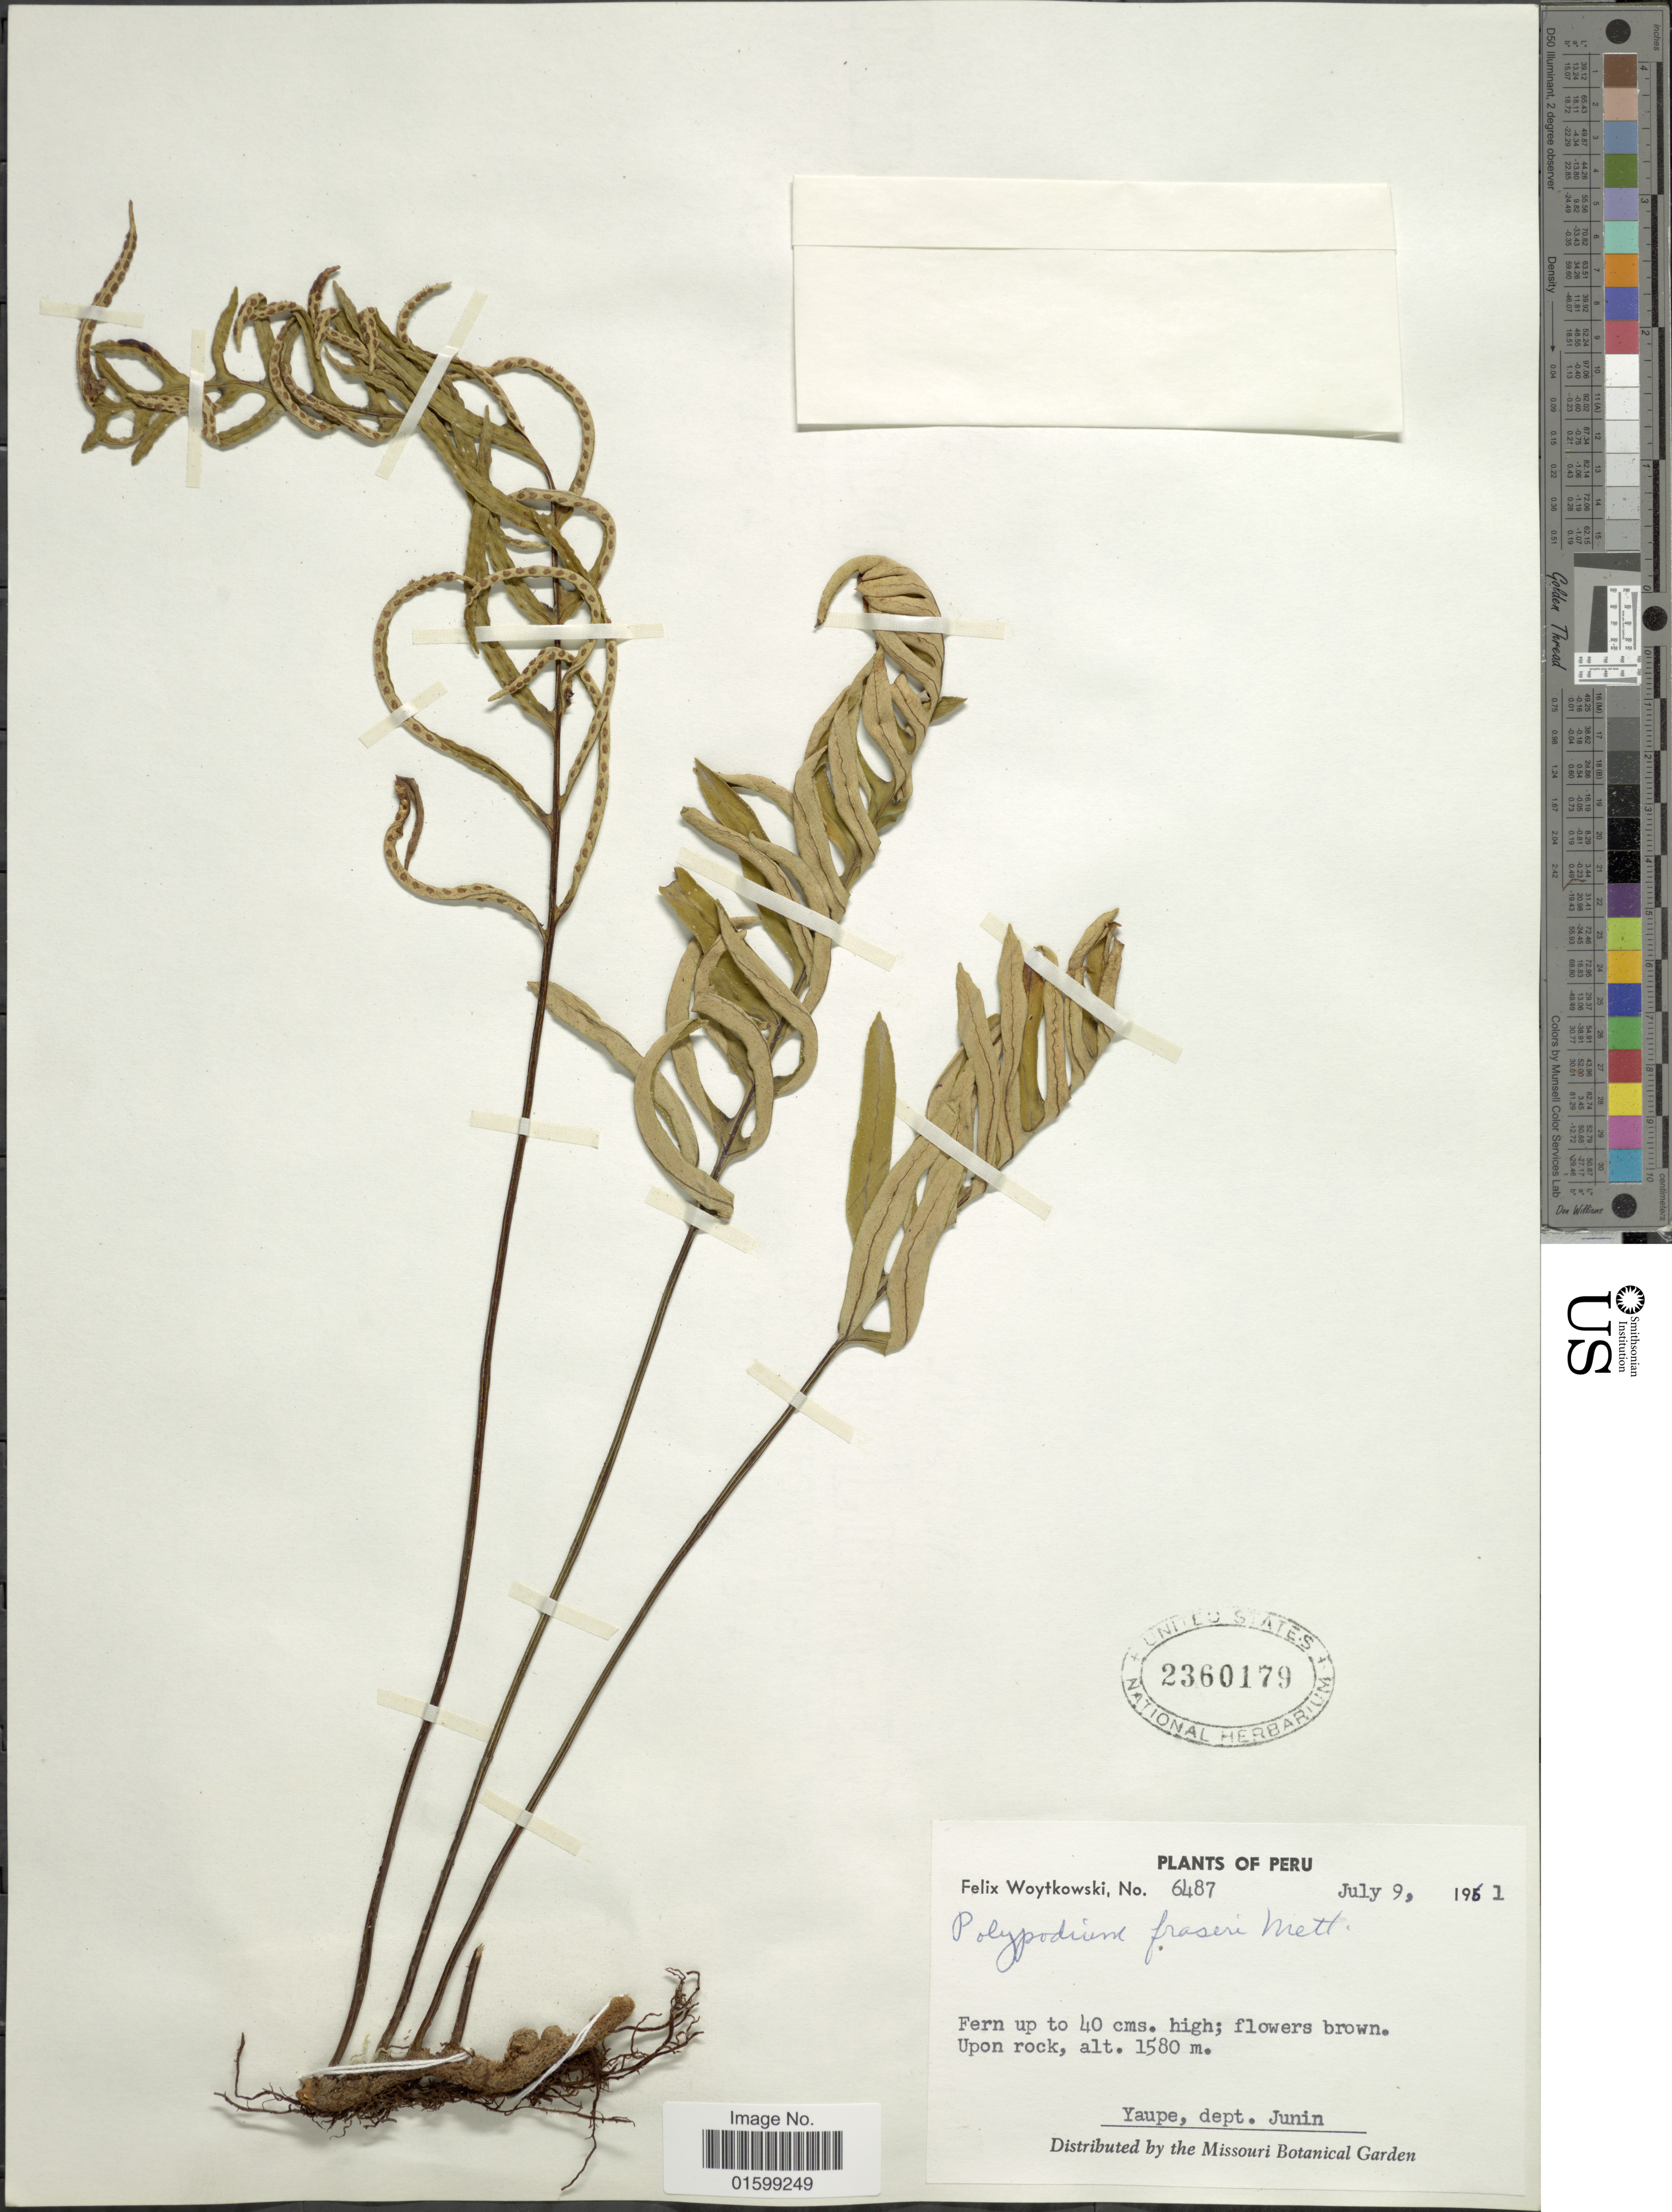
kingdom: Plantae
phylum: Tracheophyta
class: Polypodiopsida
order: Polypodiales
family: Polypodiaceae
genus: Pleopeltis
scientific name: Pleopeltis fraseri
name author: (Kuhn) A.R. Sm.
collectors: F. Woytkowski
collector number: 6487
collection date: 1961-07-09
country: Peru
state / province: Junín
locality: Upon rocks, Yaupe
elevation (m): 1580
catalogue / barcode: US 2360179